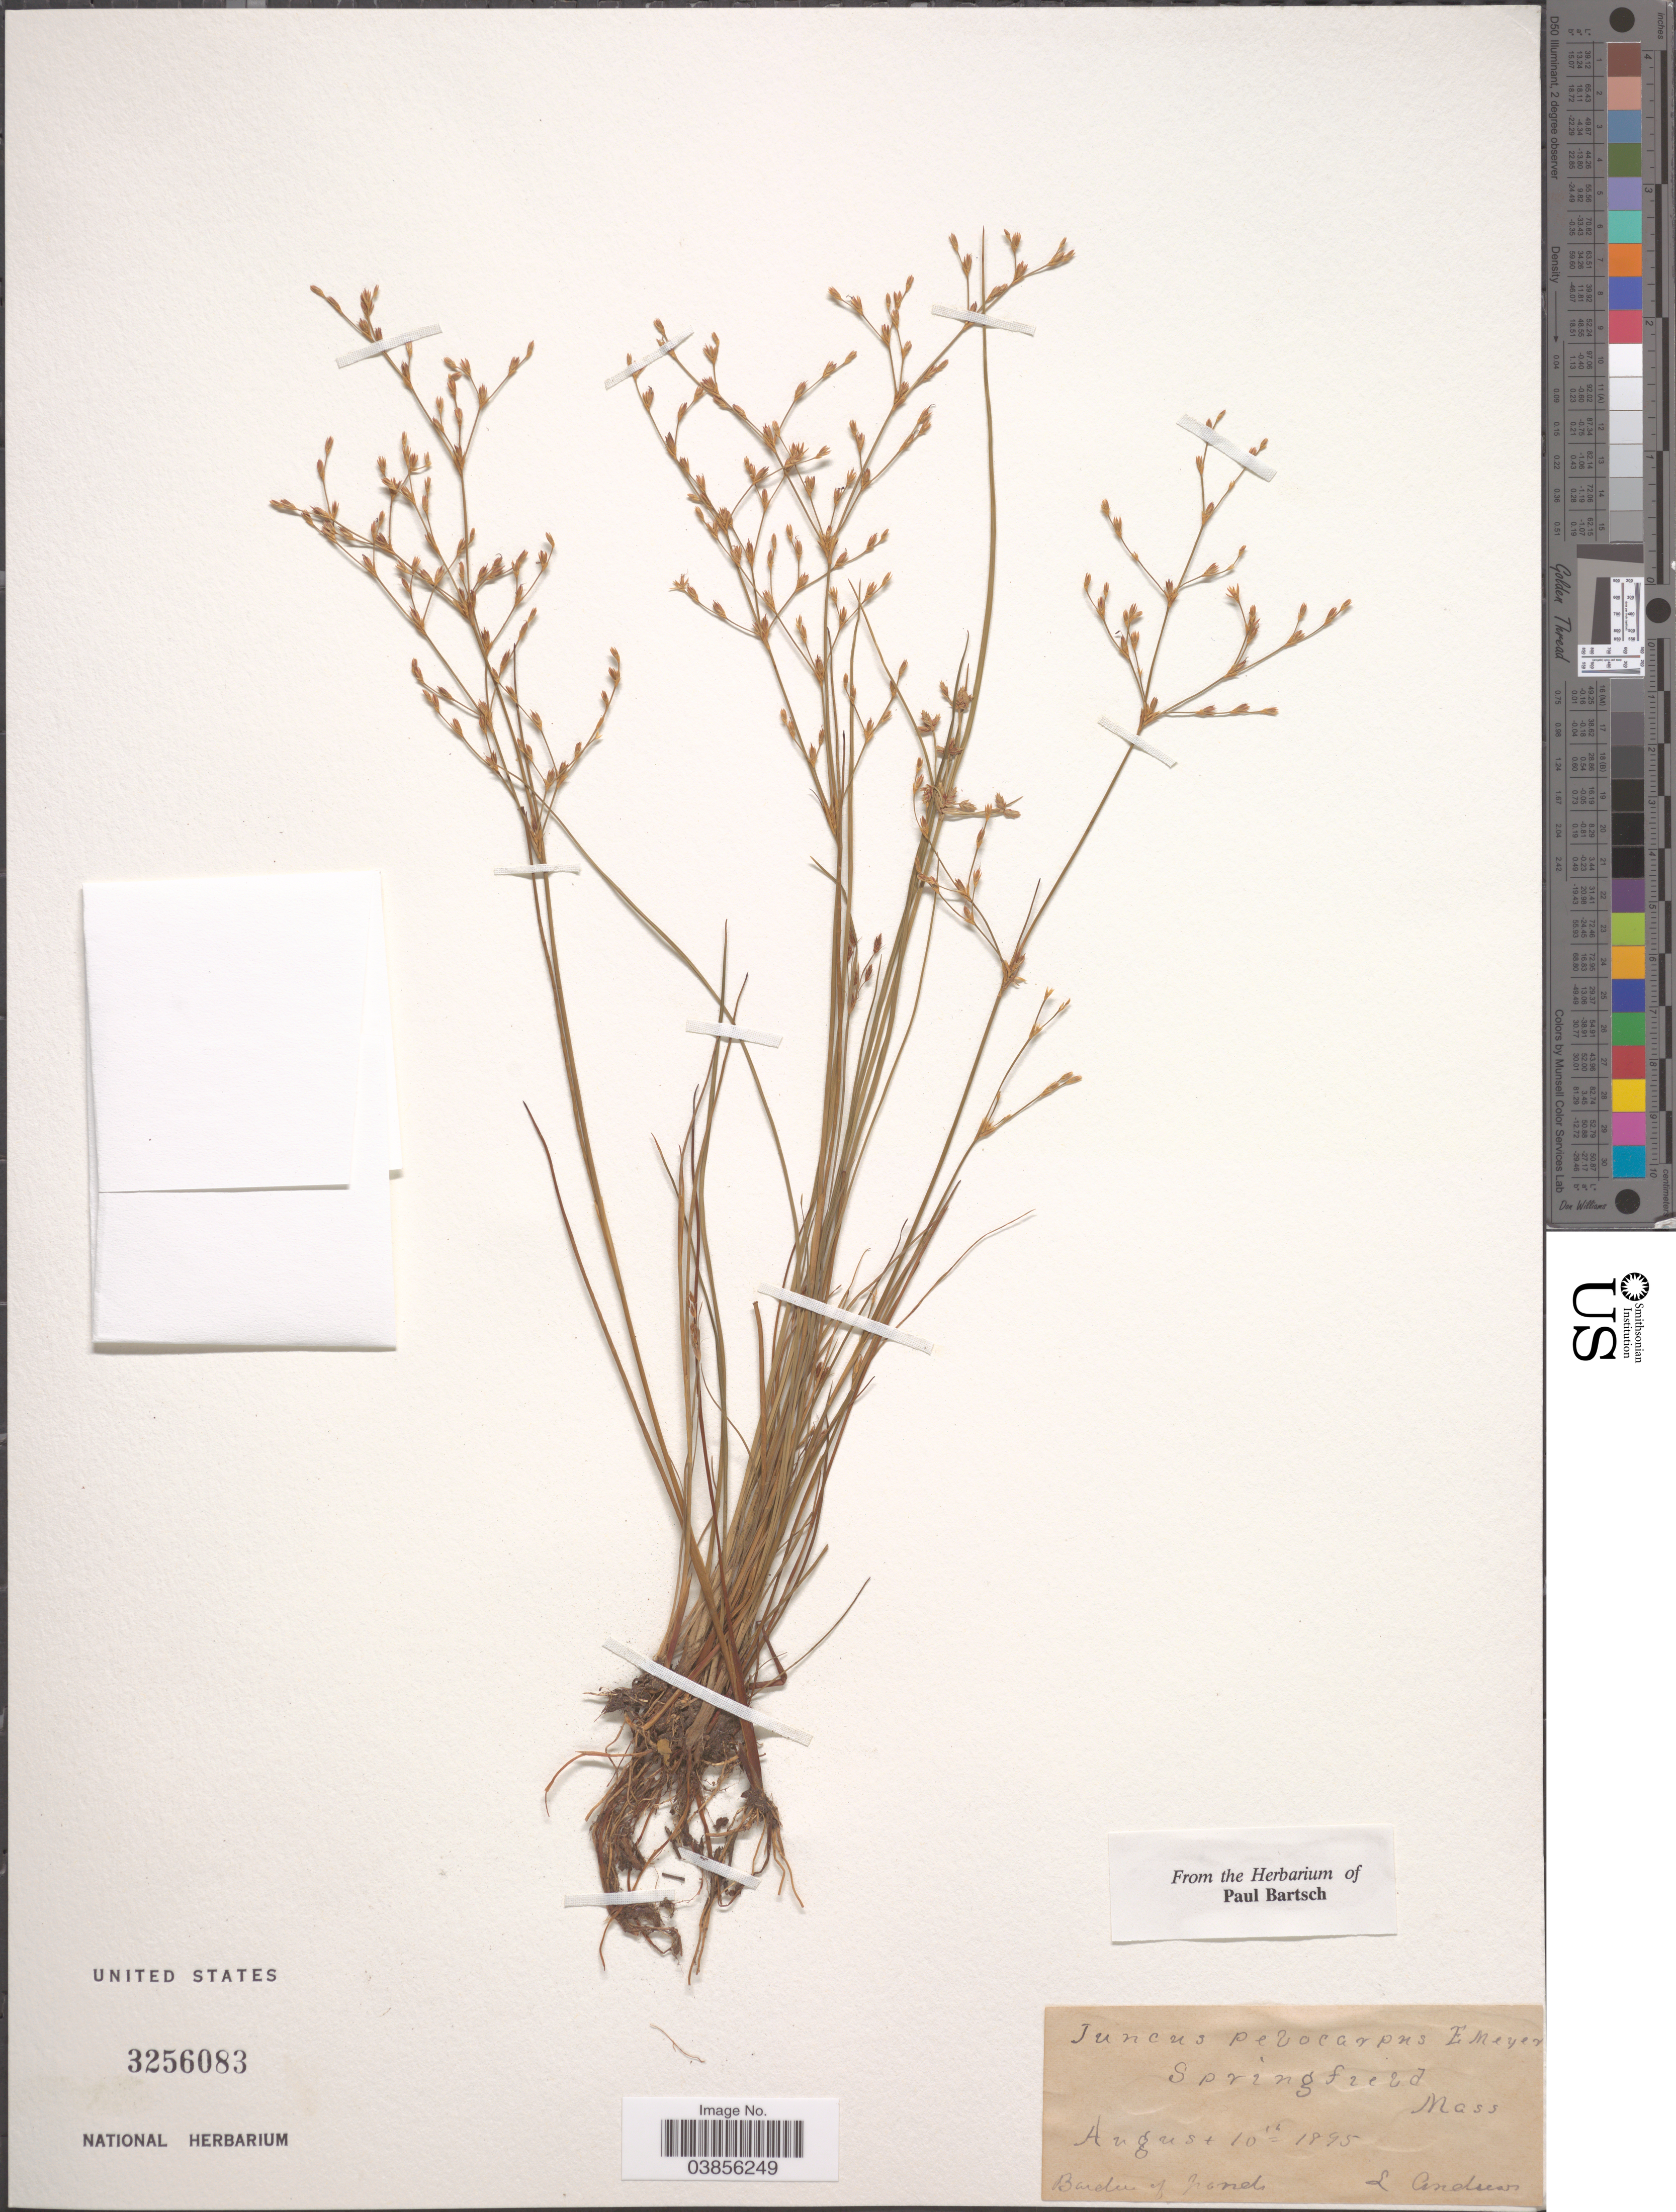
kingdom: Plantae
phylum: Tracheophyta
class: Liliopsida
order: Poales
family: Juncaceae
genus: Juncus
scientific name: Juncus pelocarpus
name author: E. Mey.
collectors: L. Andrews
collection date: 1895-08-10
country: United States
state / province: Massachusetts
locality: Springfield.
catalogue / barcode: US 3256083